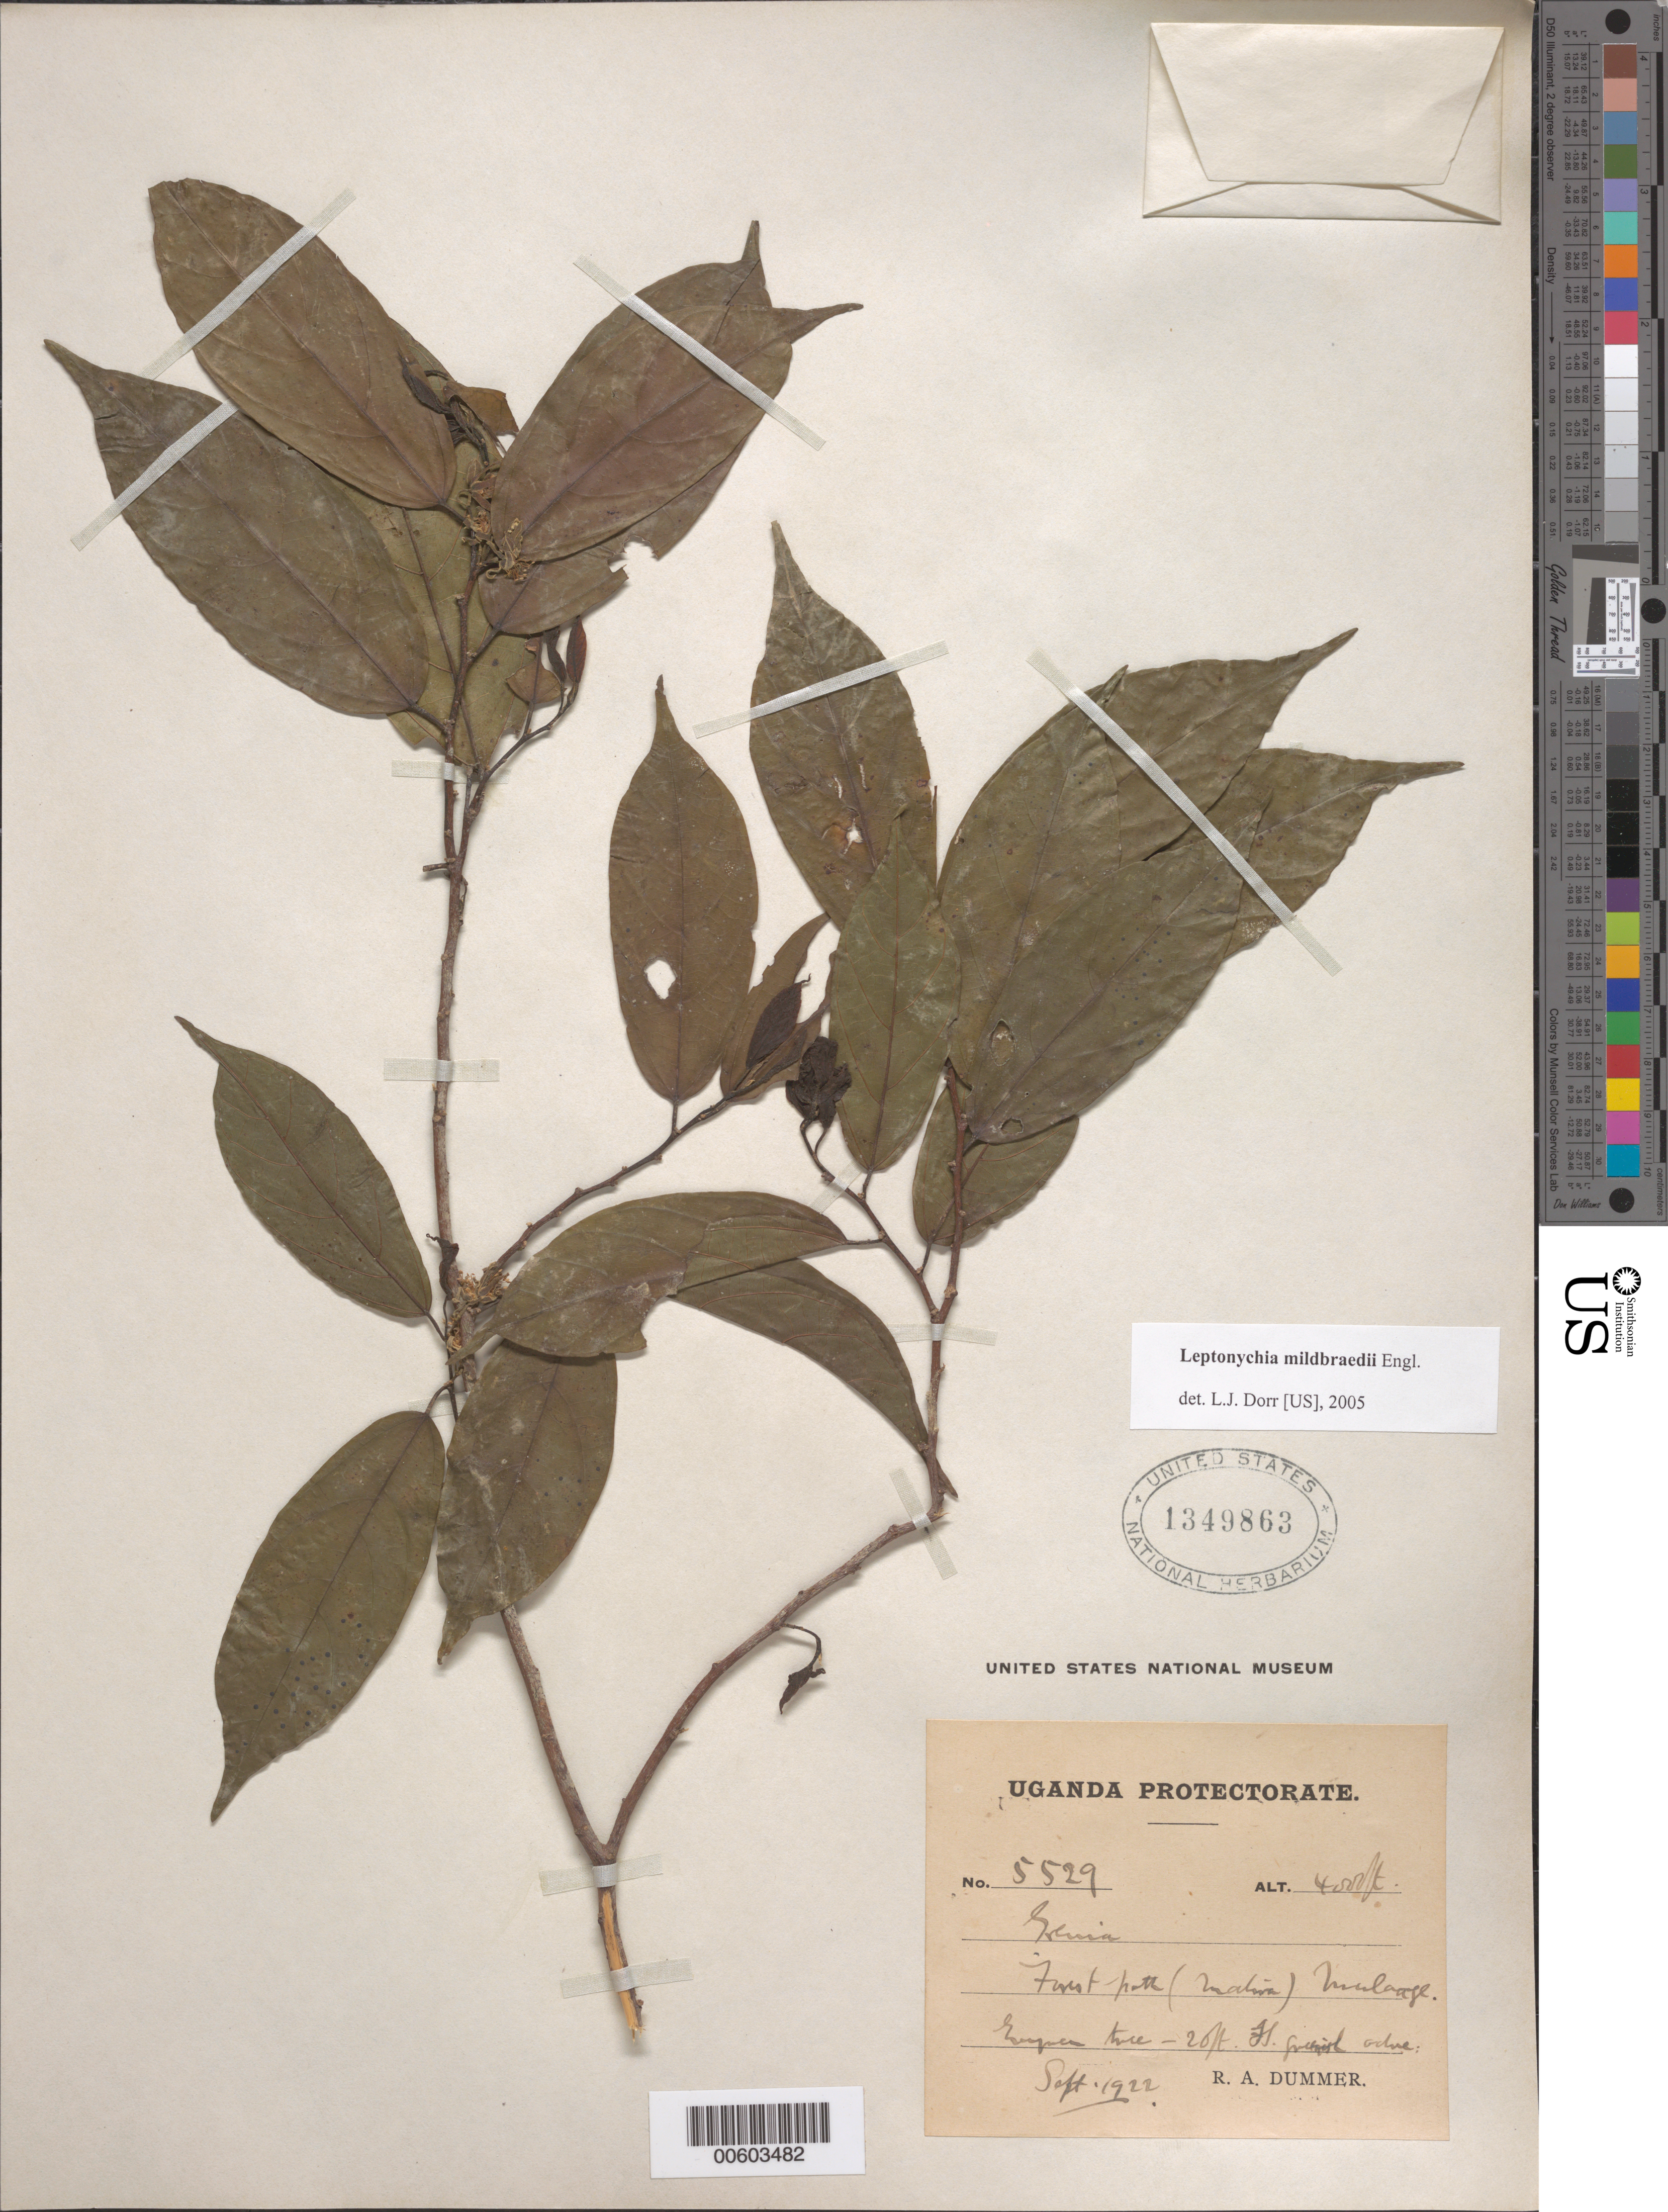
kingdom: Plantae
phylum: Tracheophyta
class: Magnoliopsida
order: Malvales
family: Malvaceae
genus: Leptonychia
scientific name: Leptonychia multiflora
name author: K. Schum.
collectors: R. Dümmer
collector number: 5529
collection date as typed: Sep 1922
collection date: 1922-09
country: Uganda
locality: Forest path (Mabira) Mulange [sic]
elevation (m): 1219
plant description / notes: K, US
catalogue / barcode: US 1349863